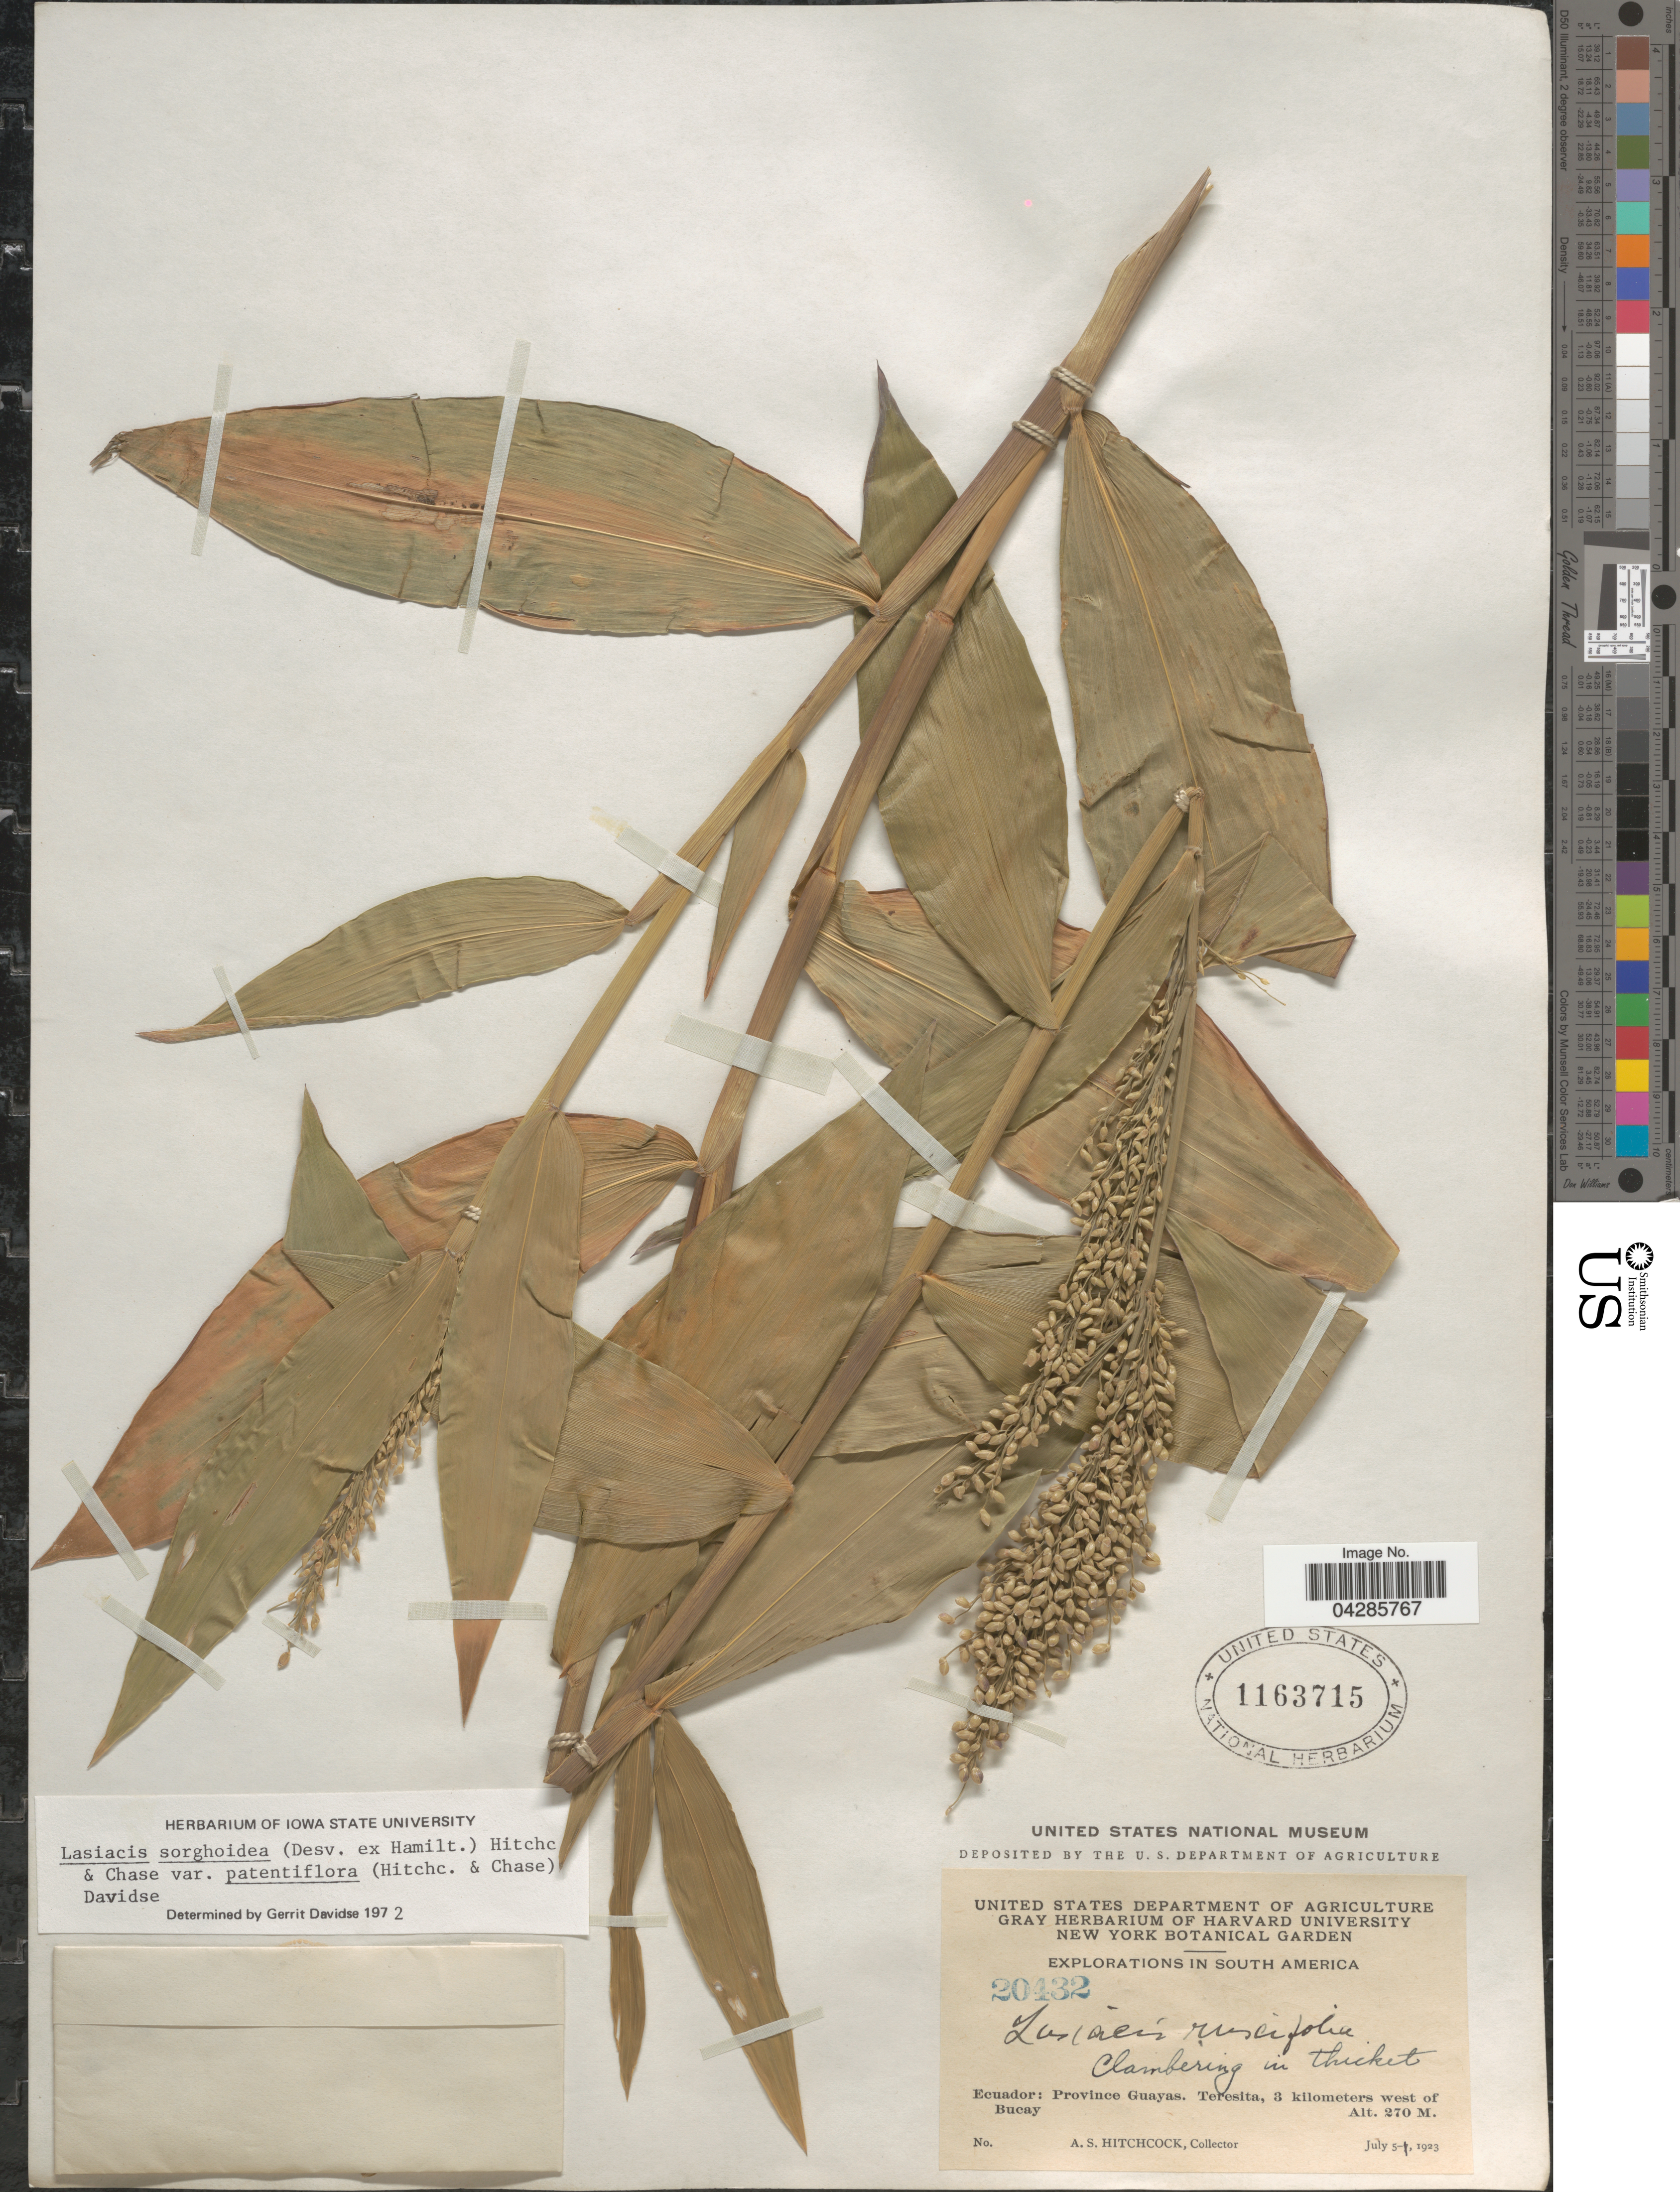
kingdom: Plantae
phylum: Tracheophyta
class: Liliopsida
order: Poales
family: Poaceae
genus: Lasiacis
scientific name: Lasiacis sorghoidea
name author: (Desv. ex Ham.) Hitchc. & Chase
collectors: A. S. Hitchcock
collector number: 20432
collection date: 1923-07-05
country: Ecuador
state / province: Guayas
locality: Exploration in South America. Clambering in thicket. Province Guayas. Teresita, 3 kilometers west of Bucay.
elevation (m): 270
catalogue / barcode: US 1163715